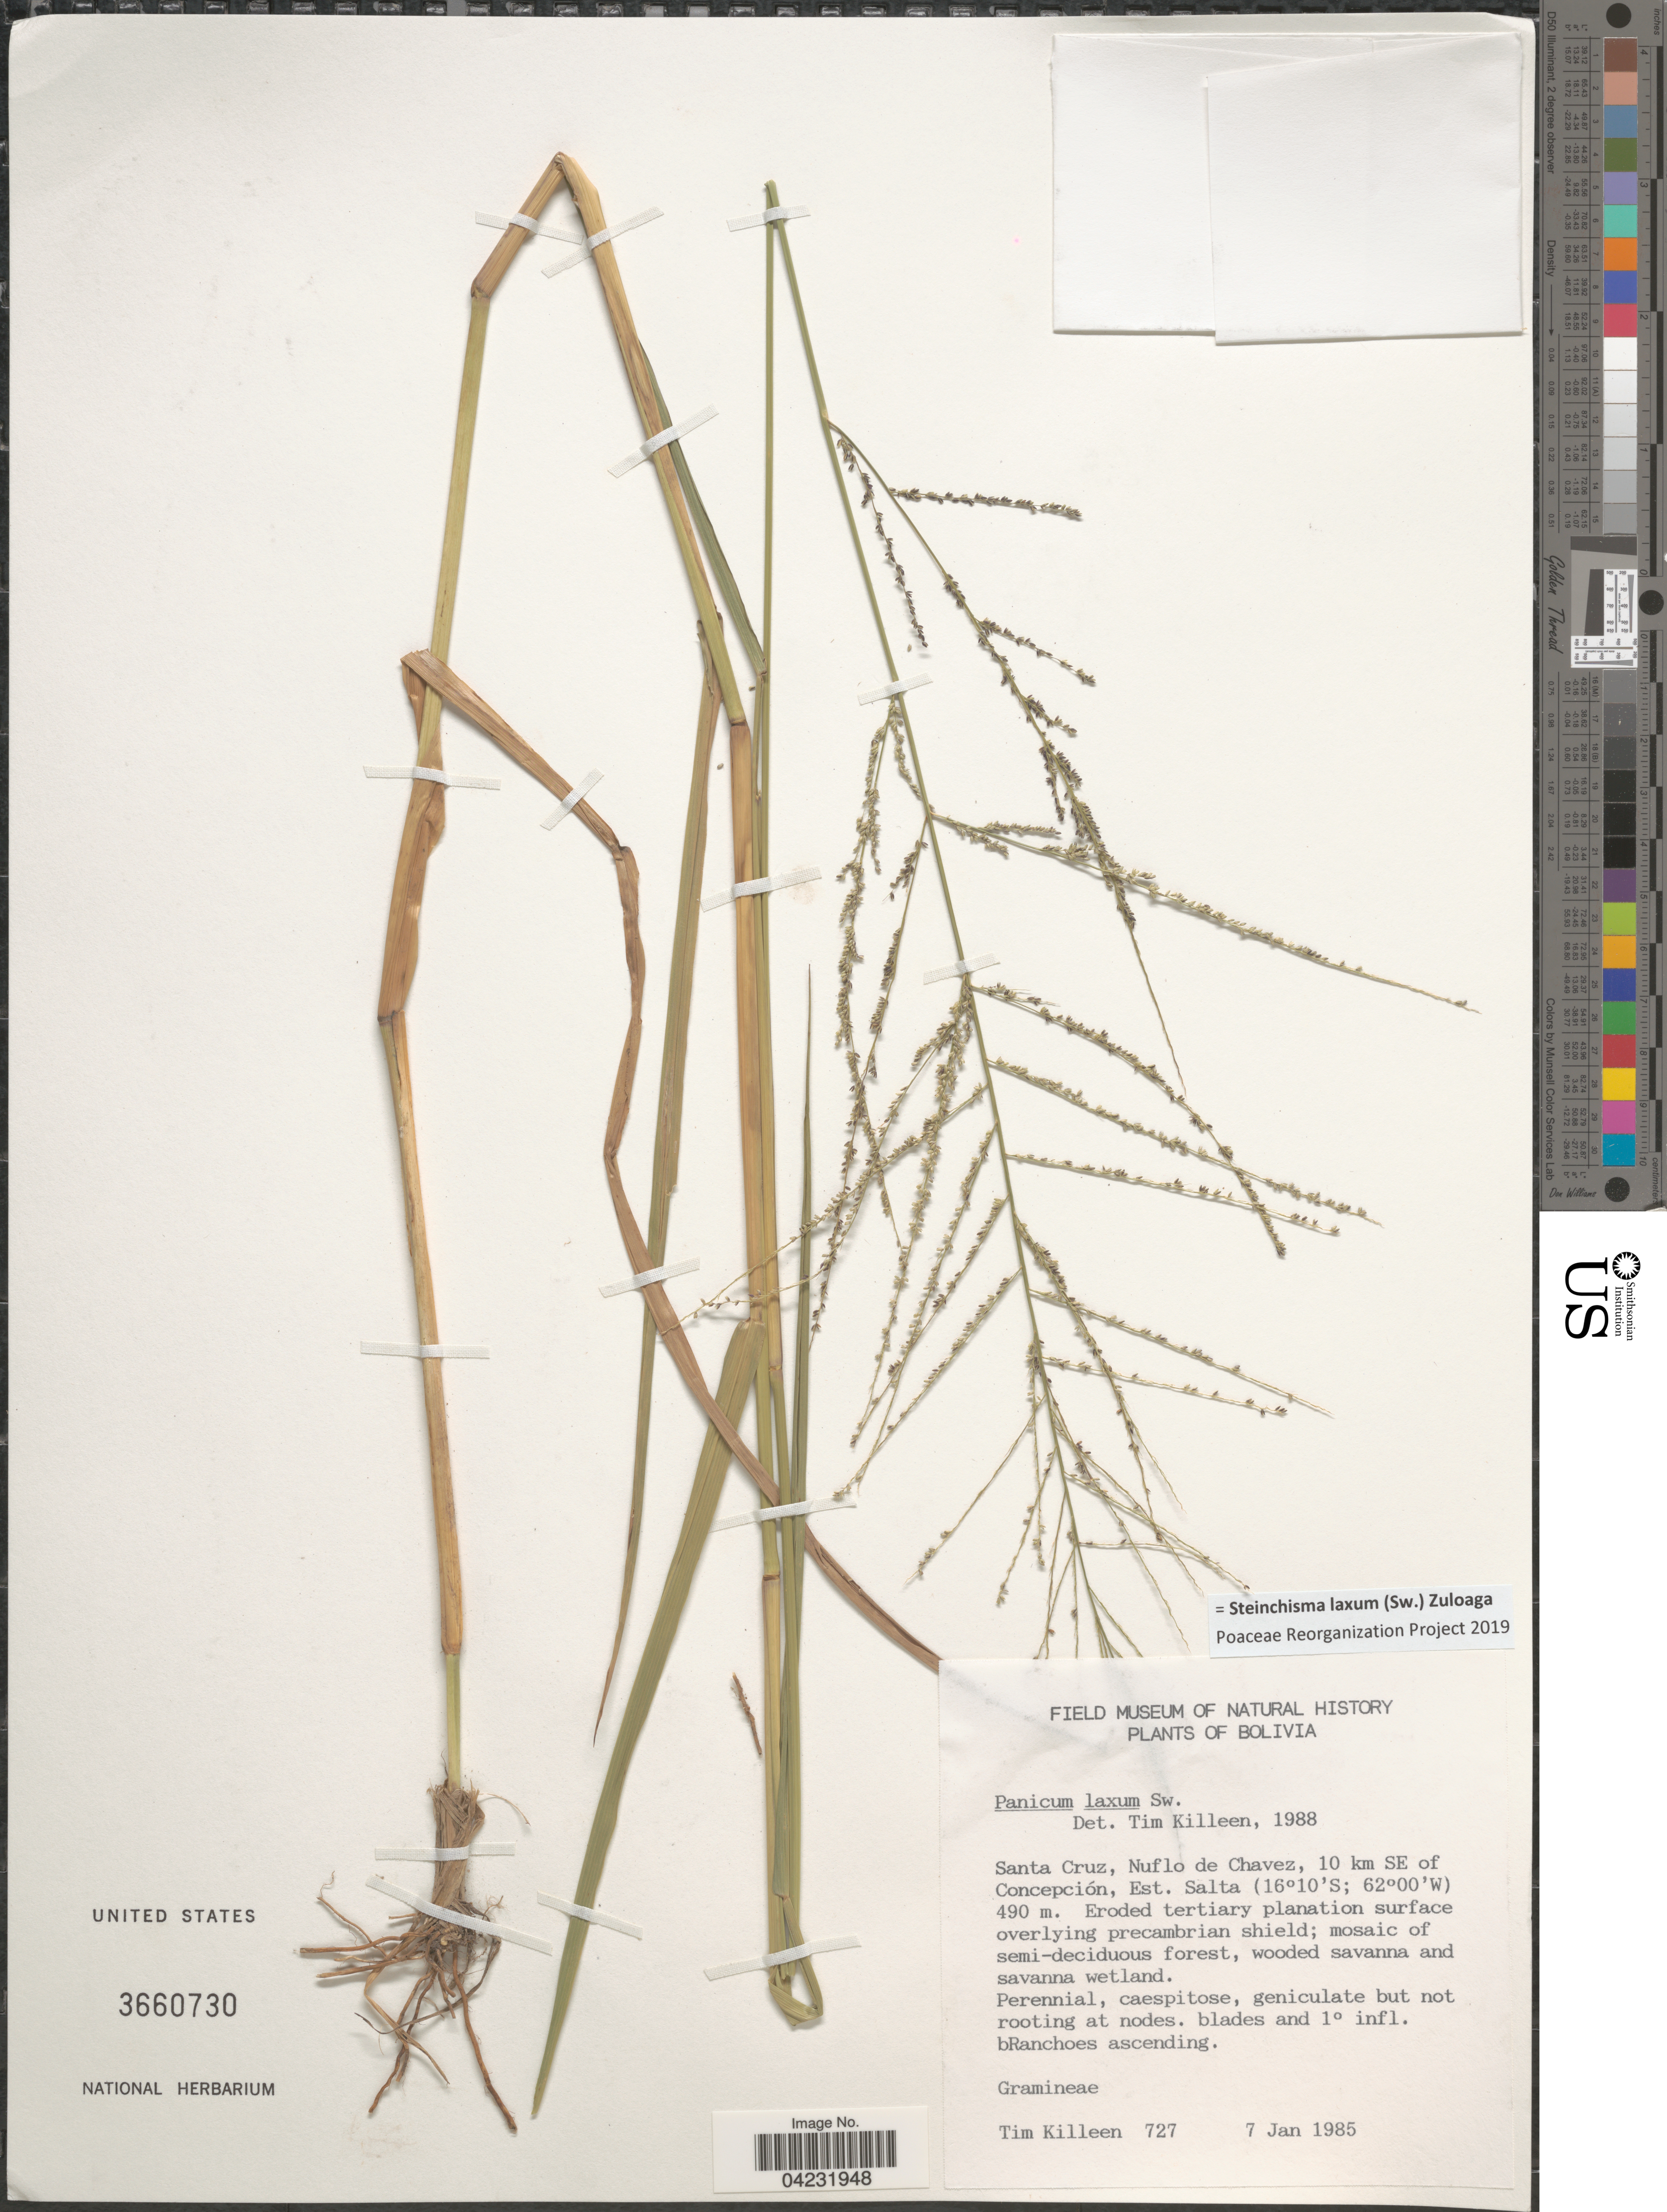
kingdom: Plantae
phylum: Tracheophyta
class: Liliopsida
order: Poales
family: Poaceae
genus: Steinchisma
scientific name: Steinchisma laxum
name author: (Sw.) Zuloaga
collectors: T. J. Killeen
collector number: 727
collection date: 1985-01-07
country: Bolivia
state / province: Santa Cruz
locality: Nuflo de Chavez, 10 km SE of Concepción, Est. Salta.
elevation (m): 490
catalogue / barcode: US 3660730